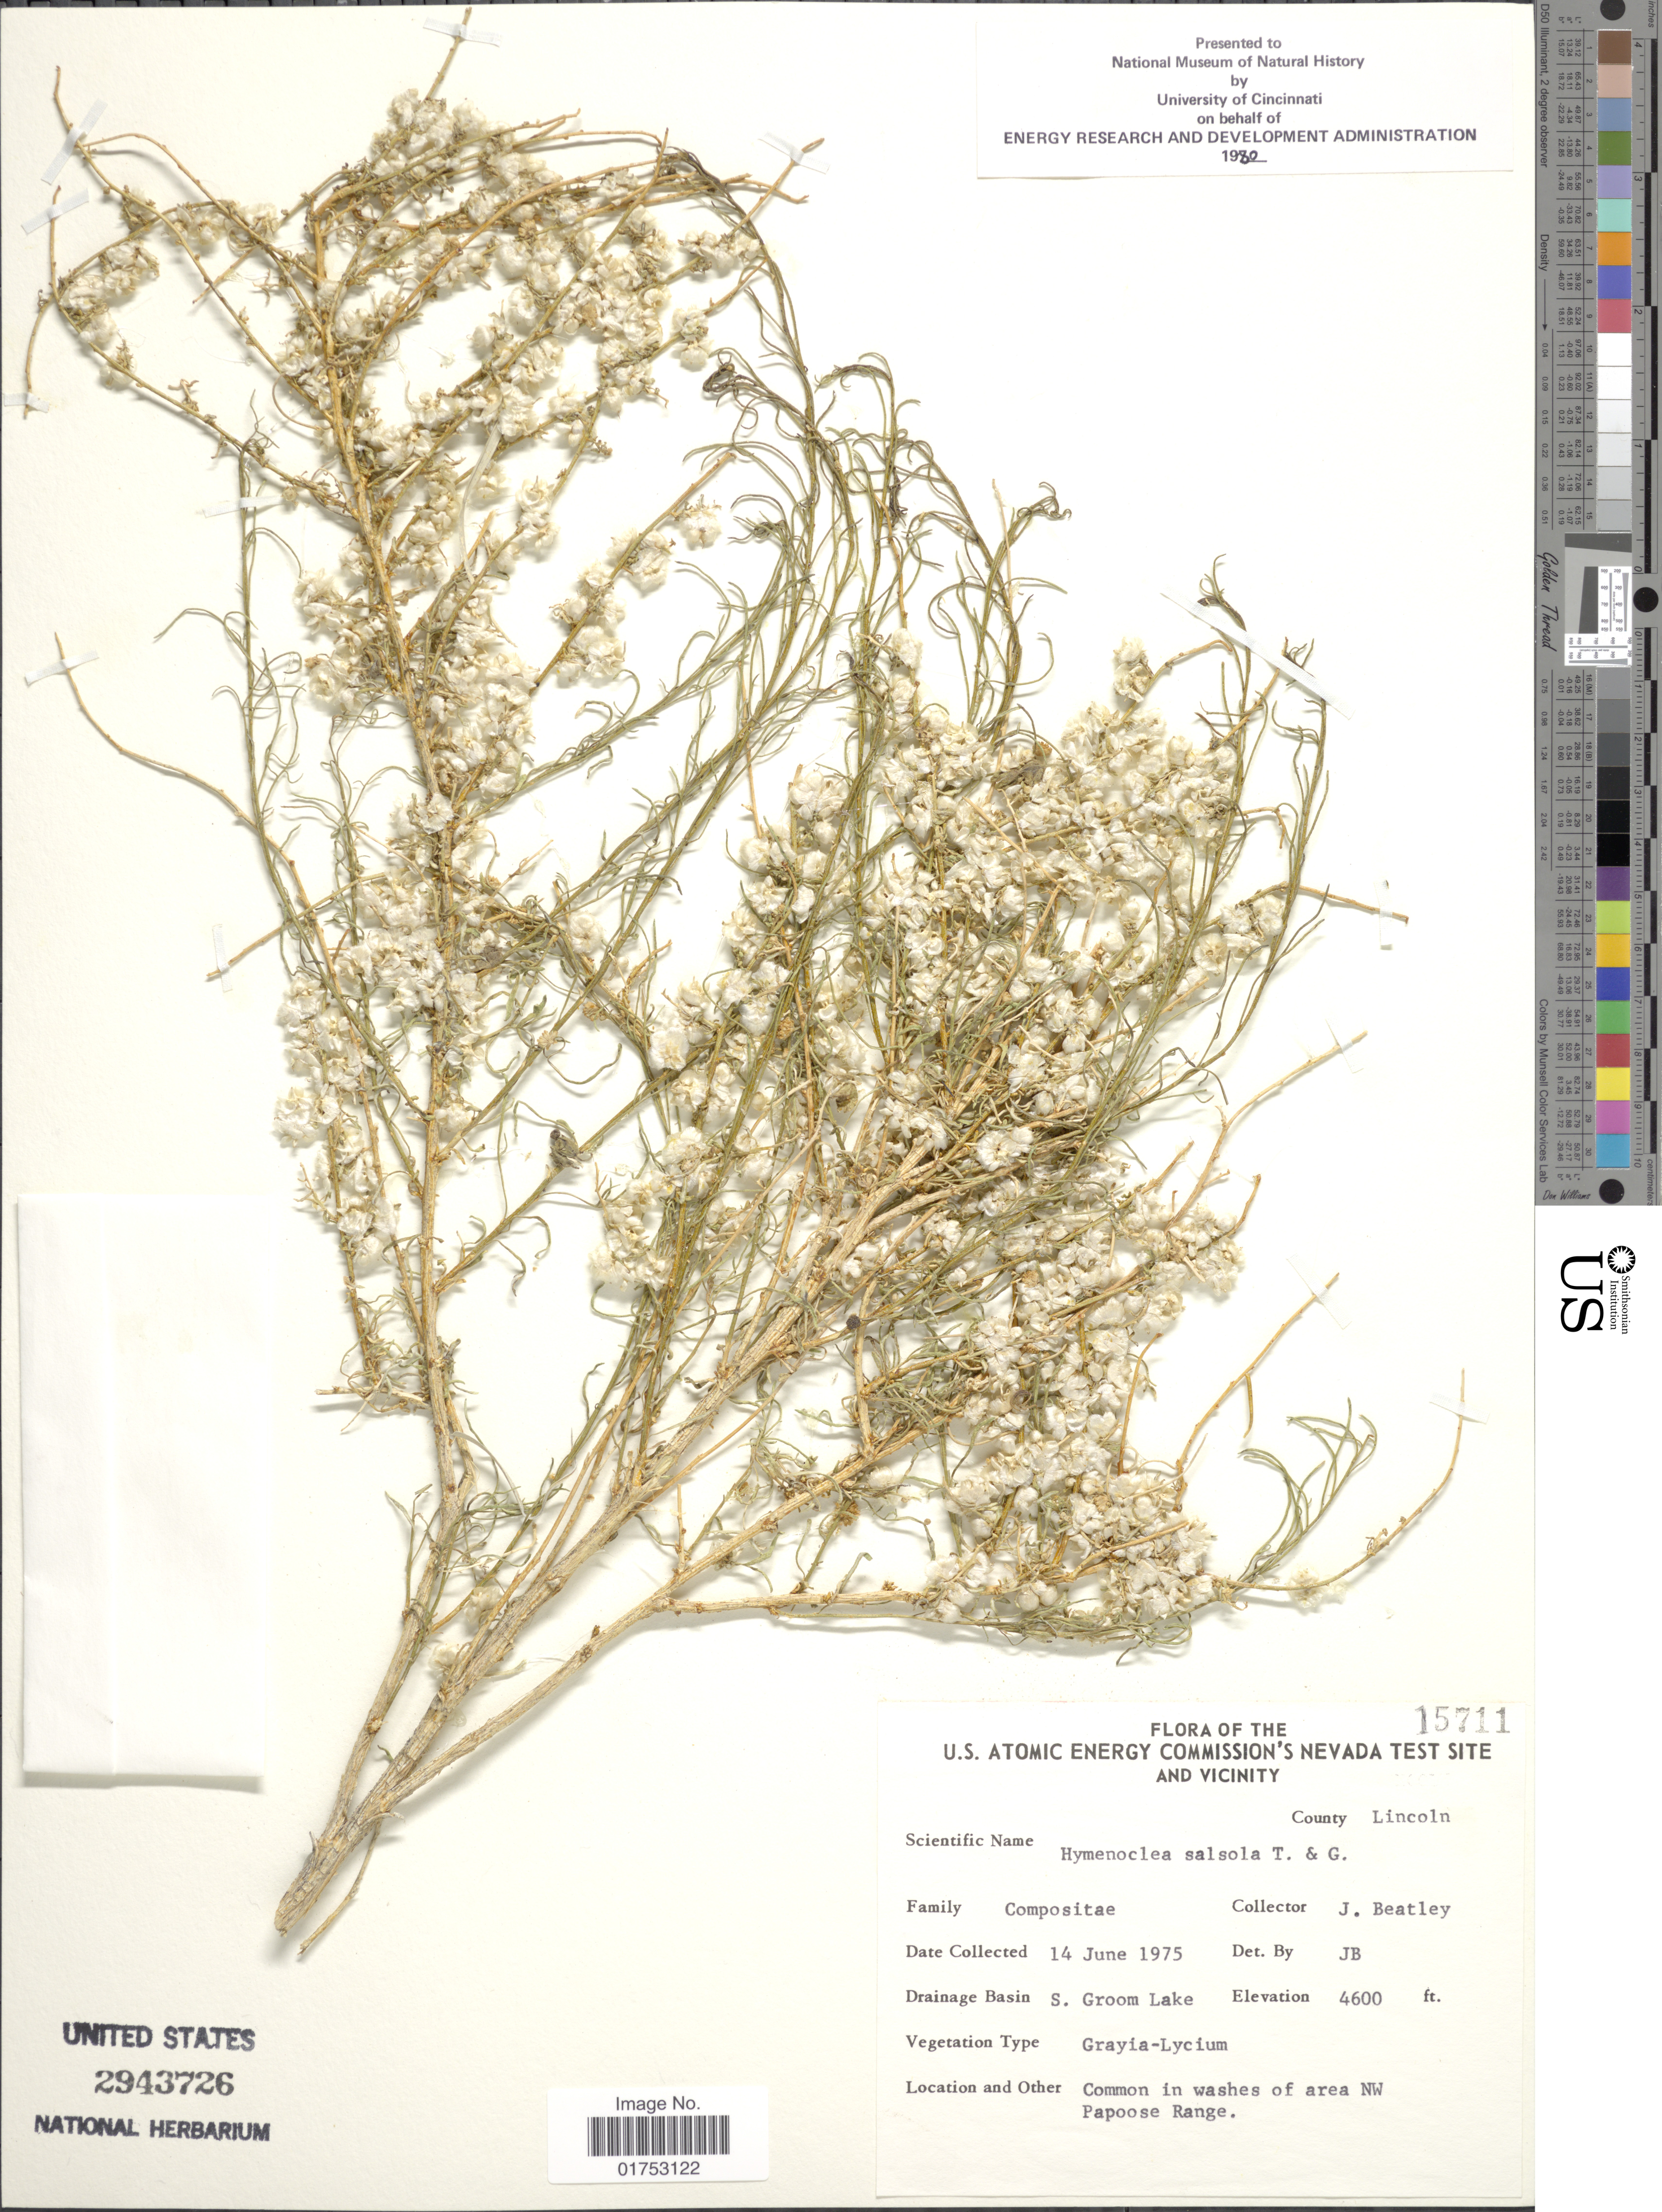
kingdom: Plantae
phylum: Tracheophyta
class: Magnoliopsida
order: Asterales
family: Asteraceae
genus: Hymenoclea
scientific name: Hymenoclea salsola var. fasciculata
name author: (A. Nelson) K.M. Peterson & W.W.Payne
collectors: J. C. Beatley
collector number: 15711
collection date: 1975-06-14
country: United States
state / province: Nevada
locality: U. S. Atomic Energy Commission's Nevada Test Site and Vicinity, County Lincoln, S. Groom Lake, areaNW Papoose Range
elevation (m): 1402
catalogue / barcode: US 2943726